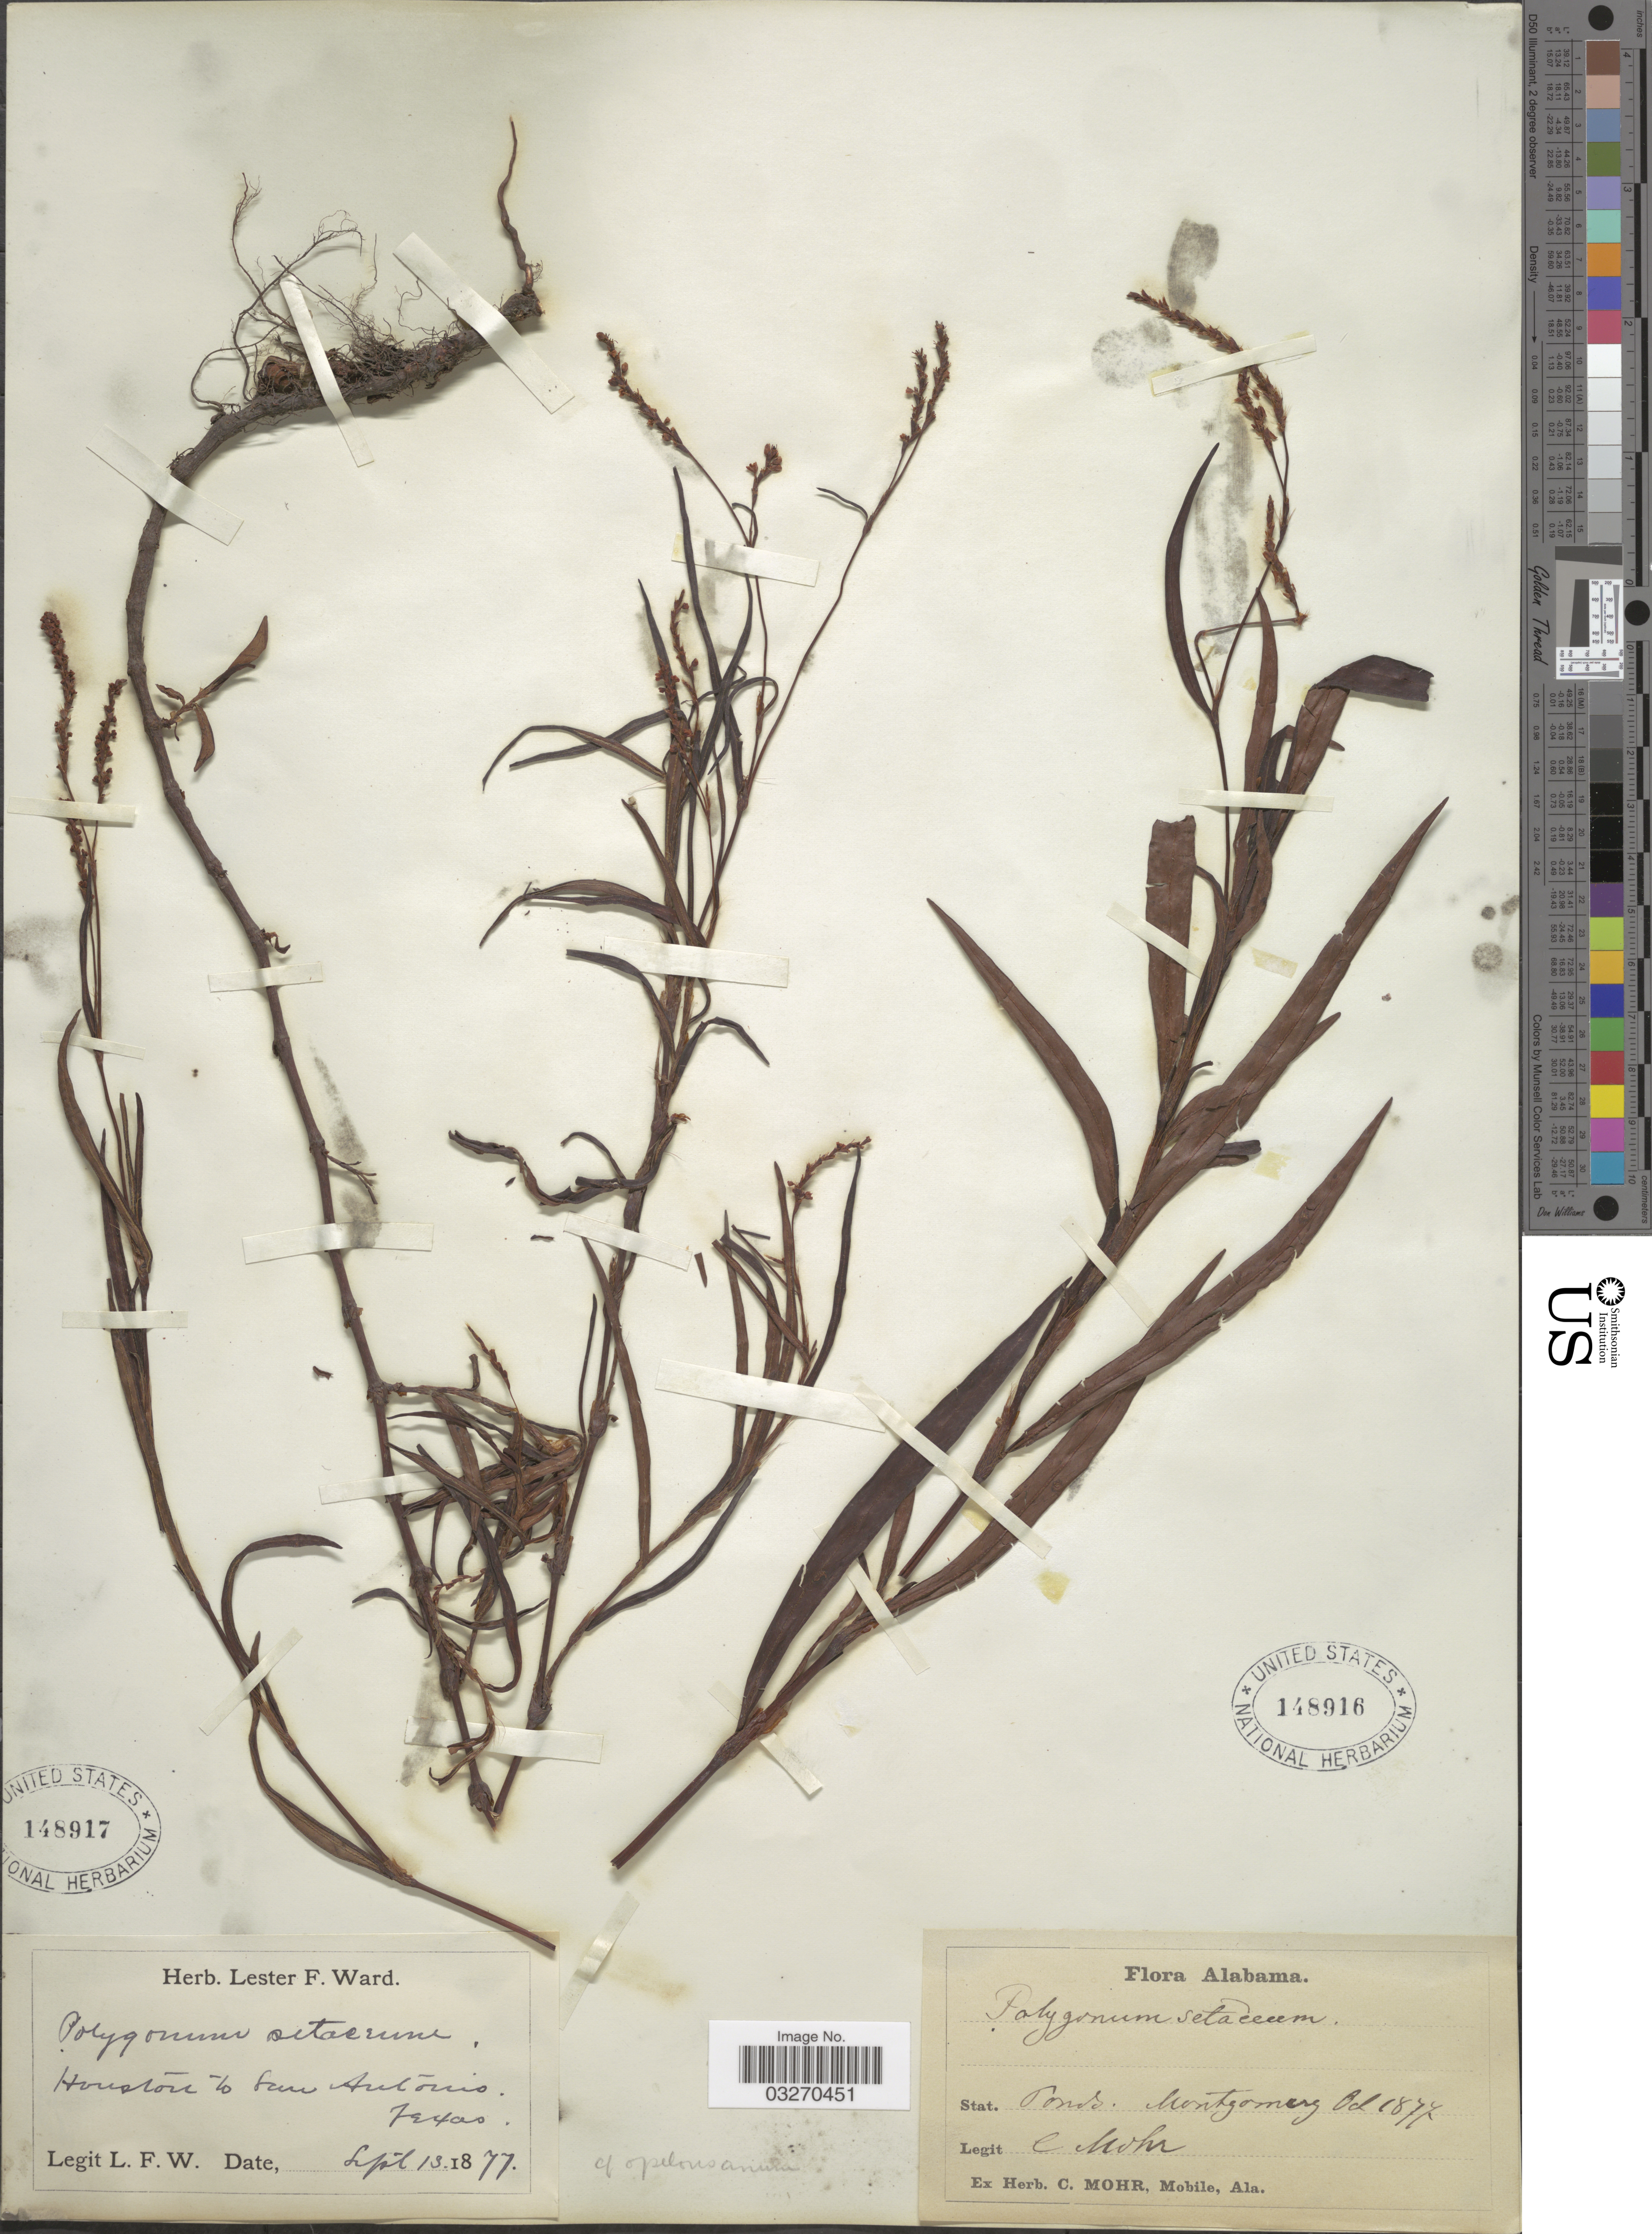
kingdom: Plantae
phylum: Tracheophyta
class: Magnoliopsida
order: Caryophyllales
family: Polygonaceae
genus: Persicaria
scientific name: Persicaria hydropiperoides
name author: (Michx.) Small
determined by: Atha, D. E.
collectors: L. F. Ward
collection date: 1877-09-13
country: United States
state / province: Texas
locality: Houston to San Antonio.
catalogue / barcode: US 148917